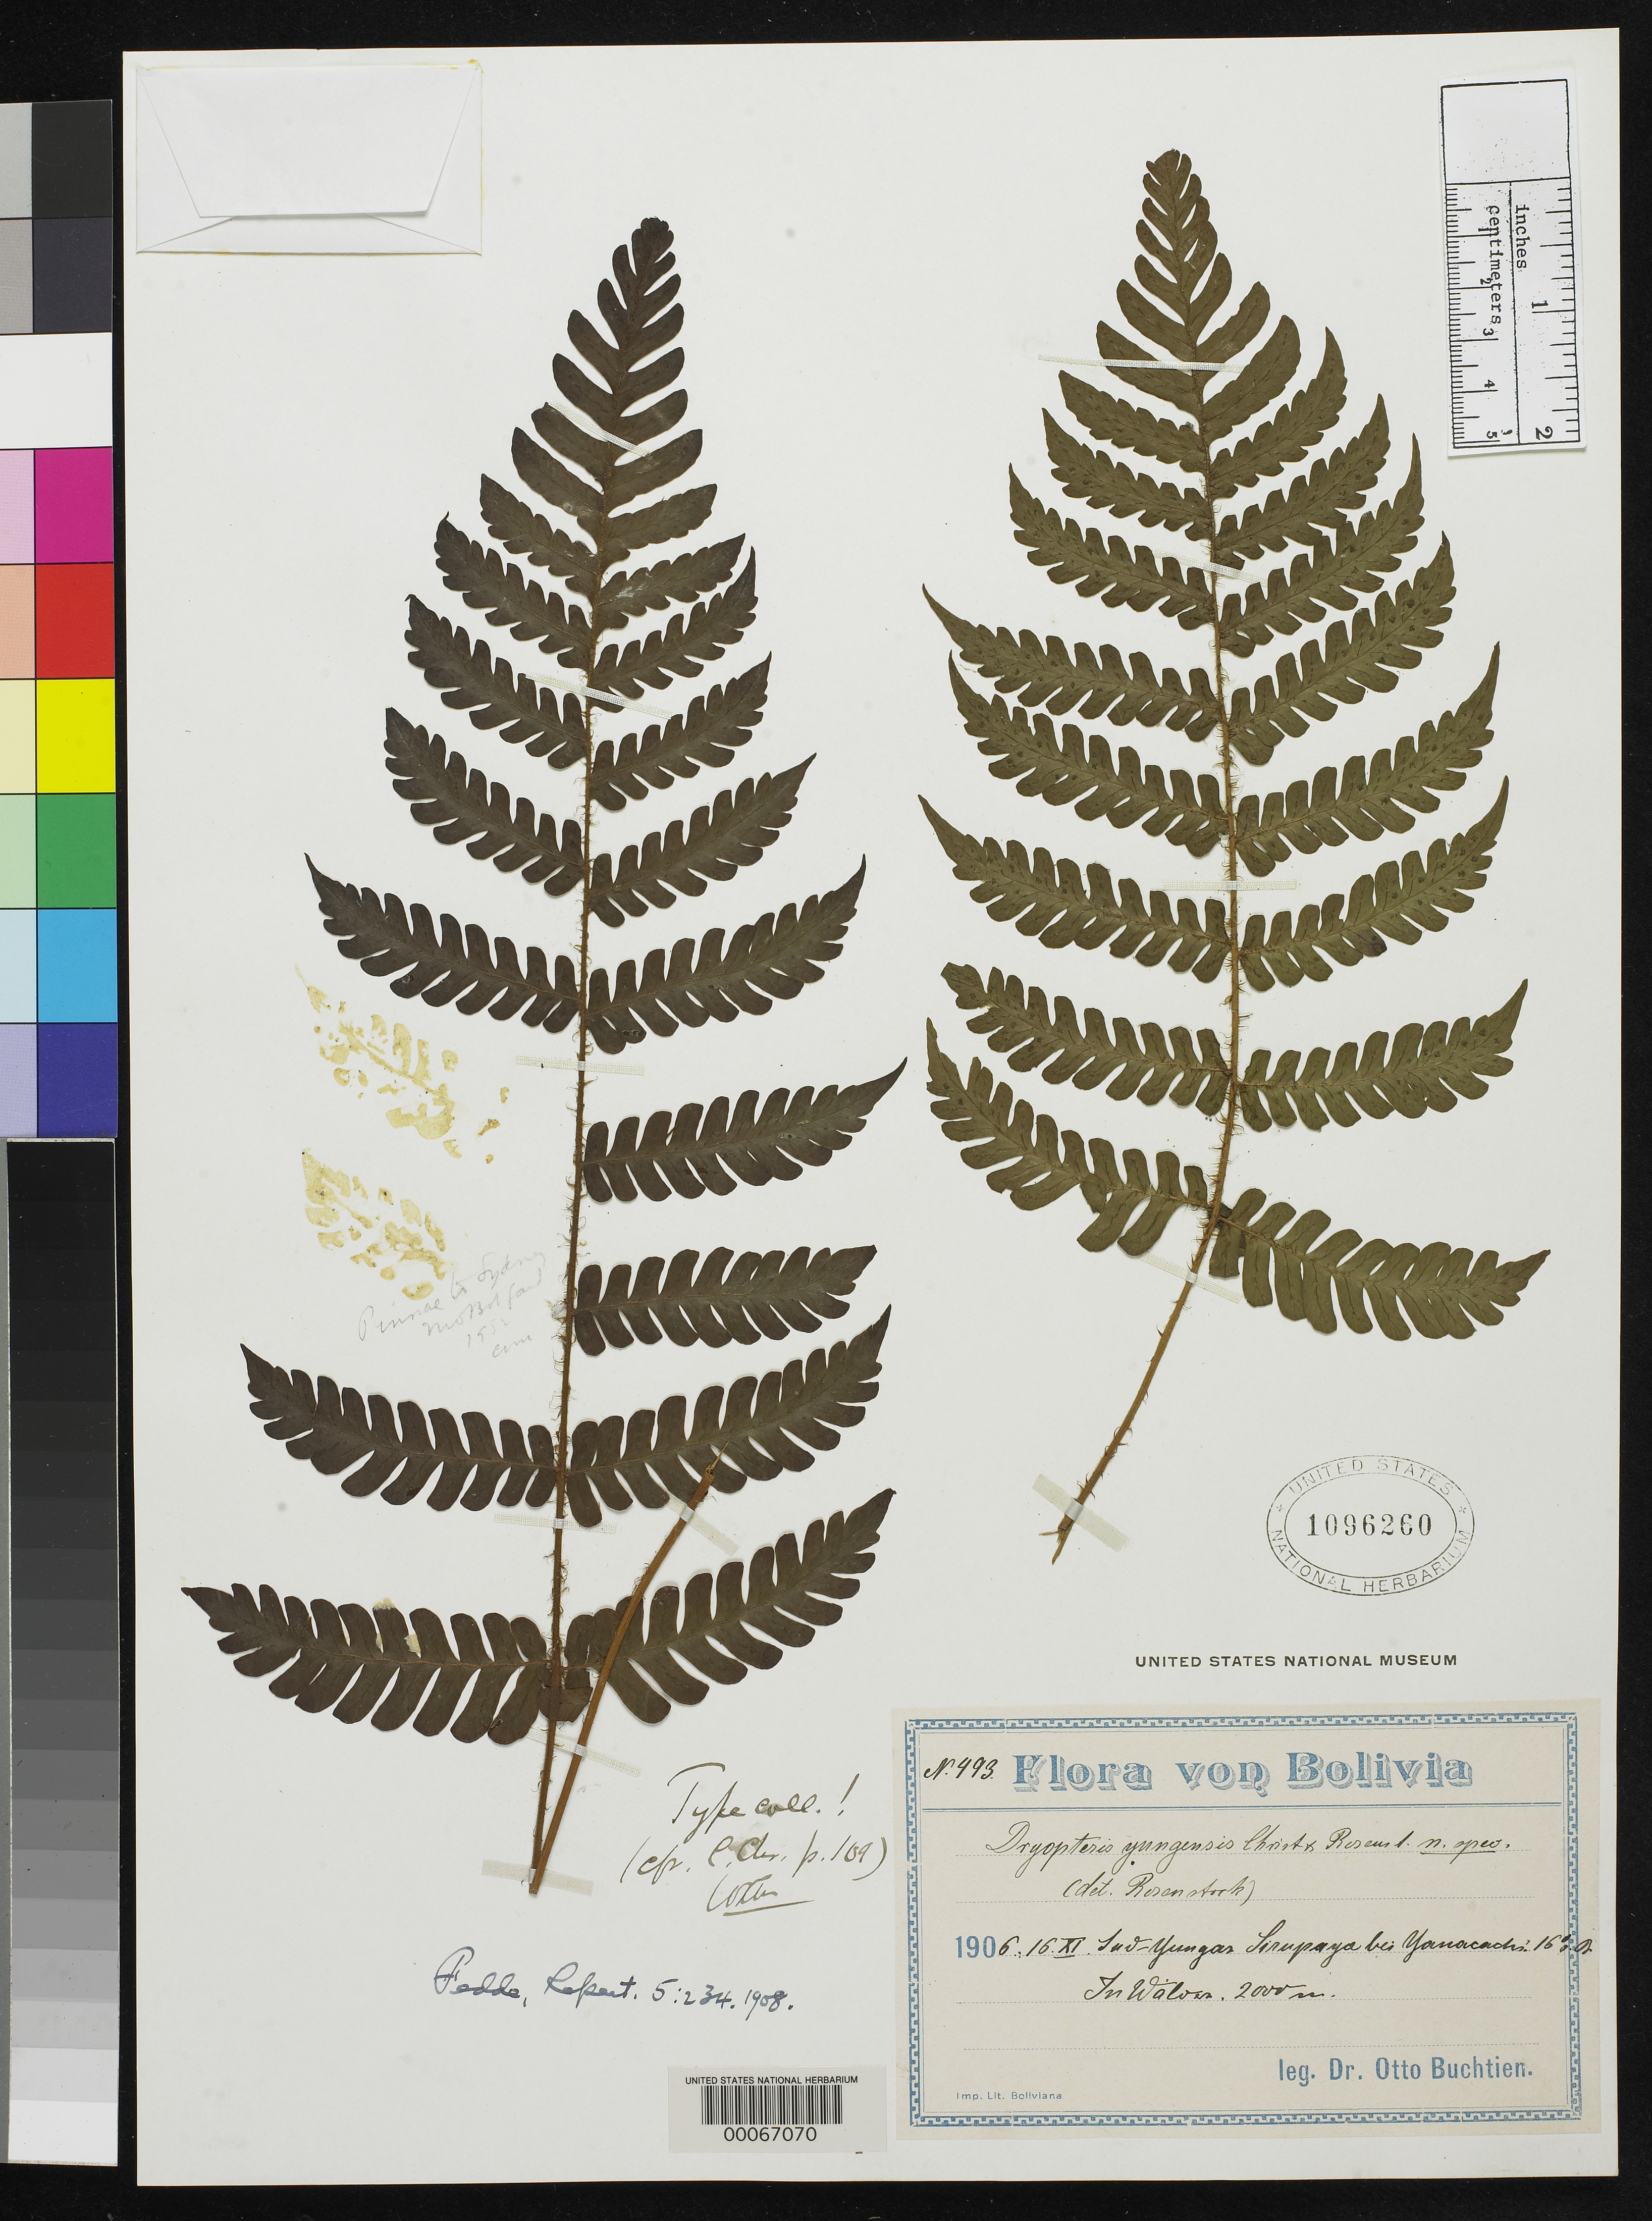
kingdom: Plantae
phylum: Tracheophyta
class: Polypodiopsida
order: Polypodiales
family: Dryopteridaceae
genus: Dryopteris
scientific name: Dryopteris yungensis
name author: Christ & Rosenst.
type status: Isotype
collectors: O. Buchtien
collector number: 493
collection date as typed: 16 Nov 1906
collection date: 1906-11-16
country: Bolivia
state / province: La Paz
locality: Sirupaya near Yanacachi.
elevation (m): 2000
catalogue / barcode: US 1096260